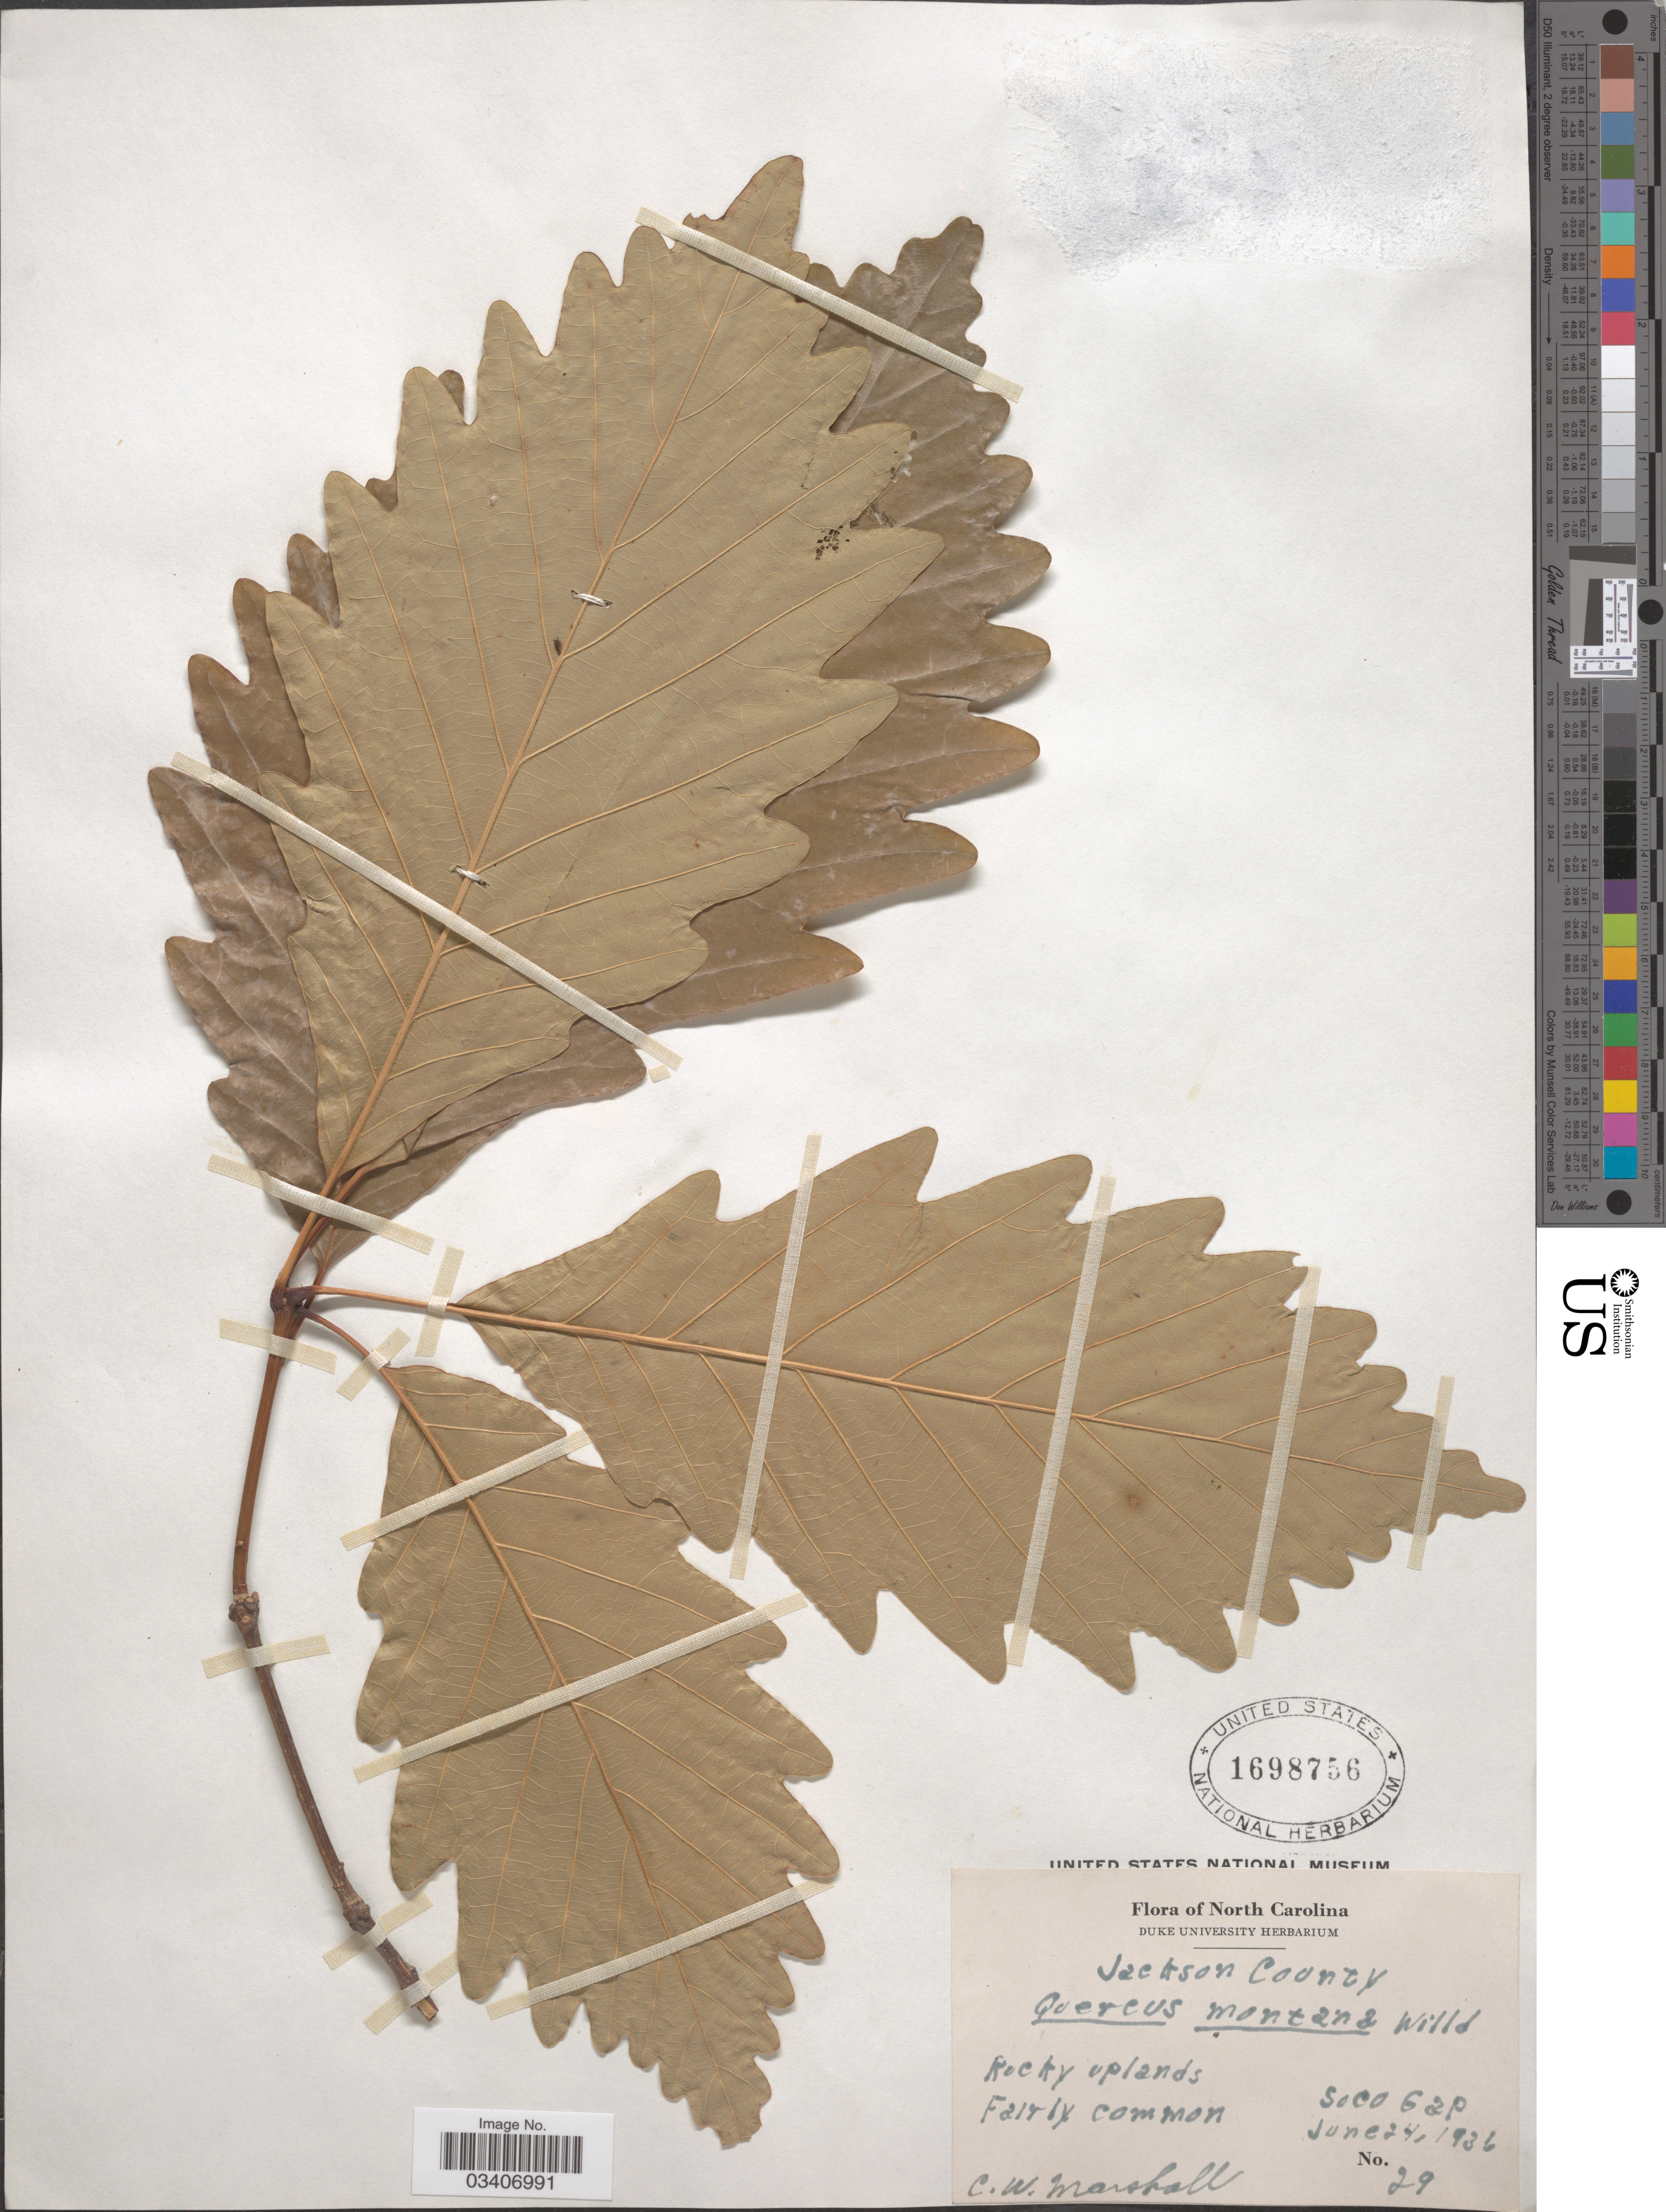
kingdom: Plantae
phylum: Tracheophyta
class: Magnoliopsida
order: Fagales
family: Fagaceae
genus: Quercus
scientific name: Quercus montana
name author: Willd.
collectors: C. Marshall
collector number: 29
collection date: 1936-06-24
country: United States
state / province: North Carolina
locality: Jackson County. Soco Gap.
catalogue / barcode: US 1698756